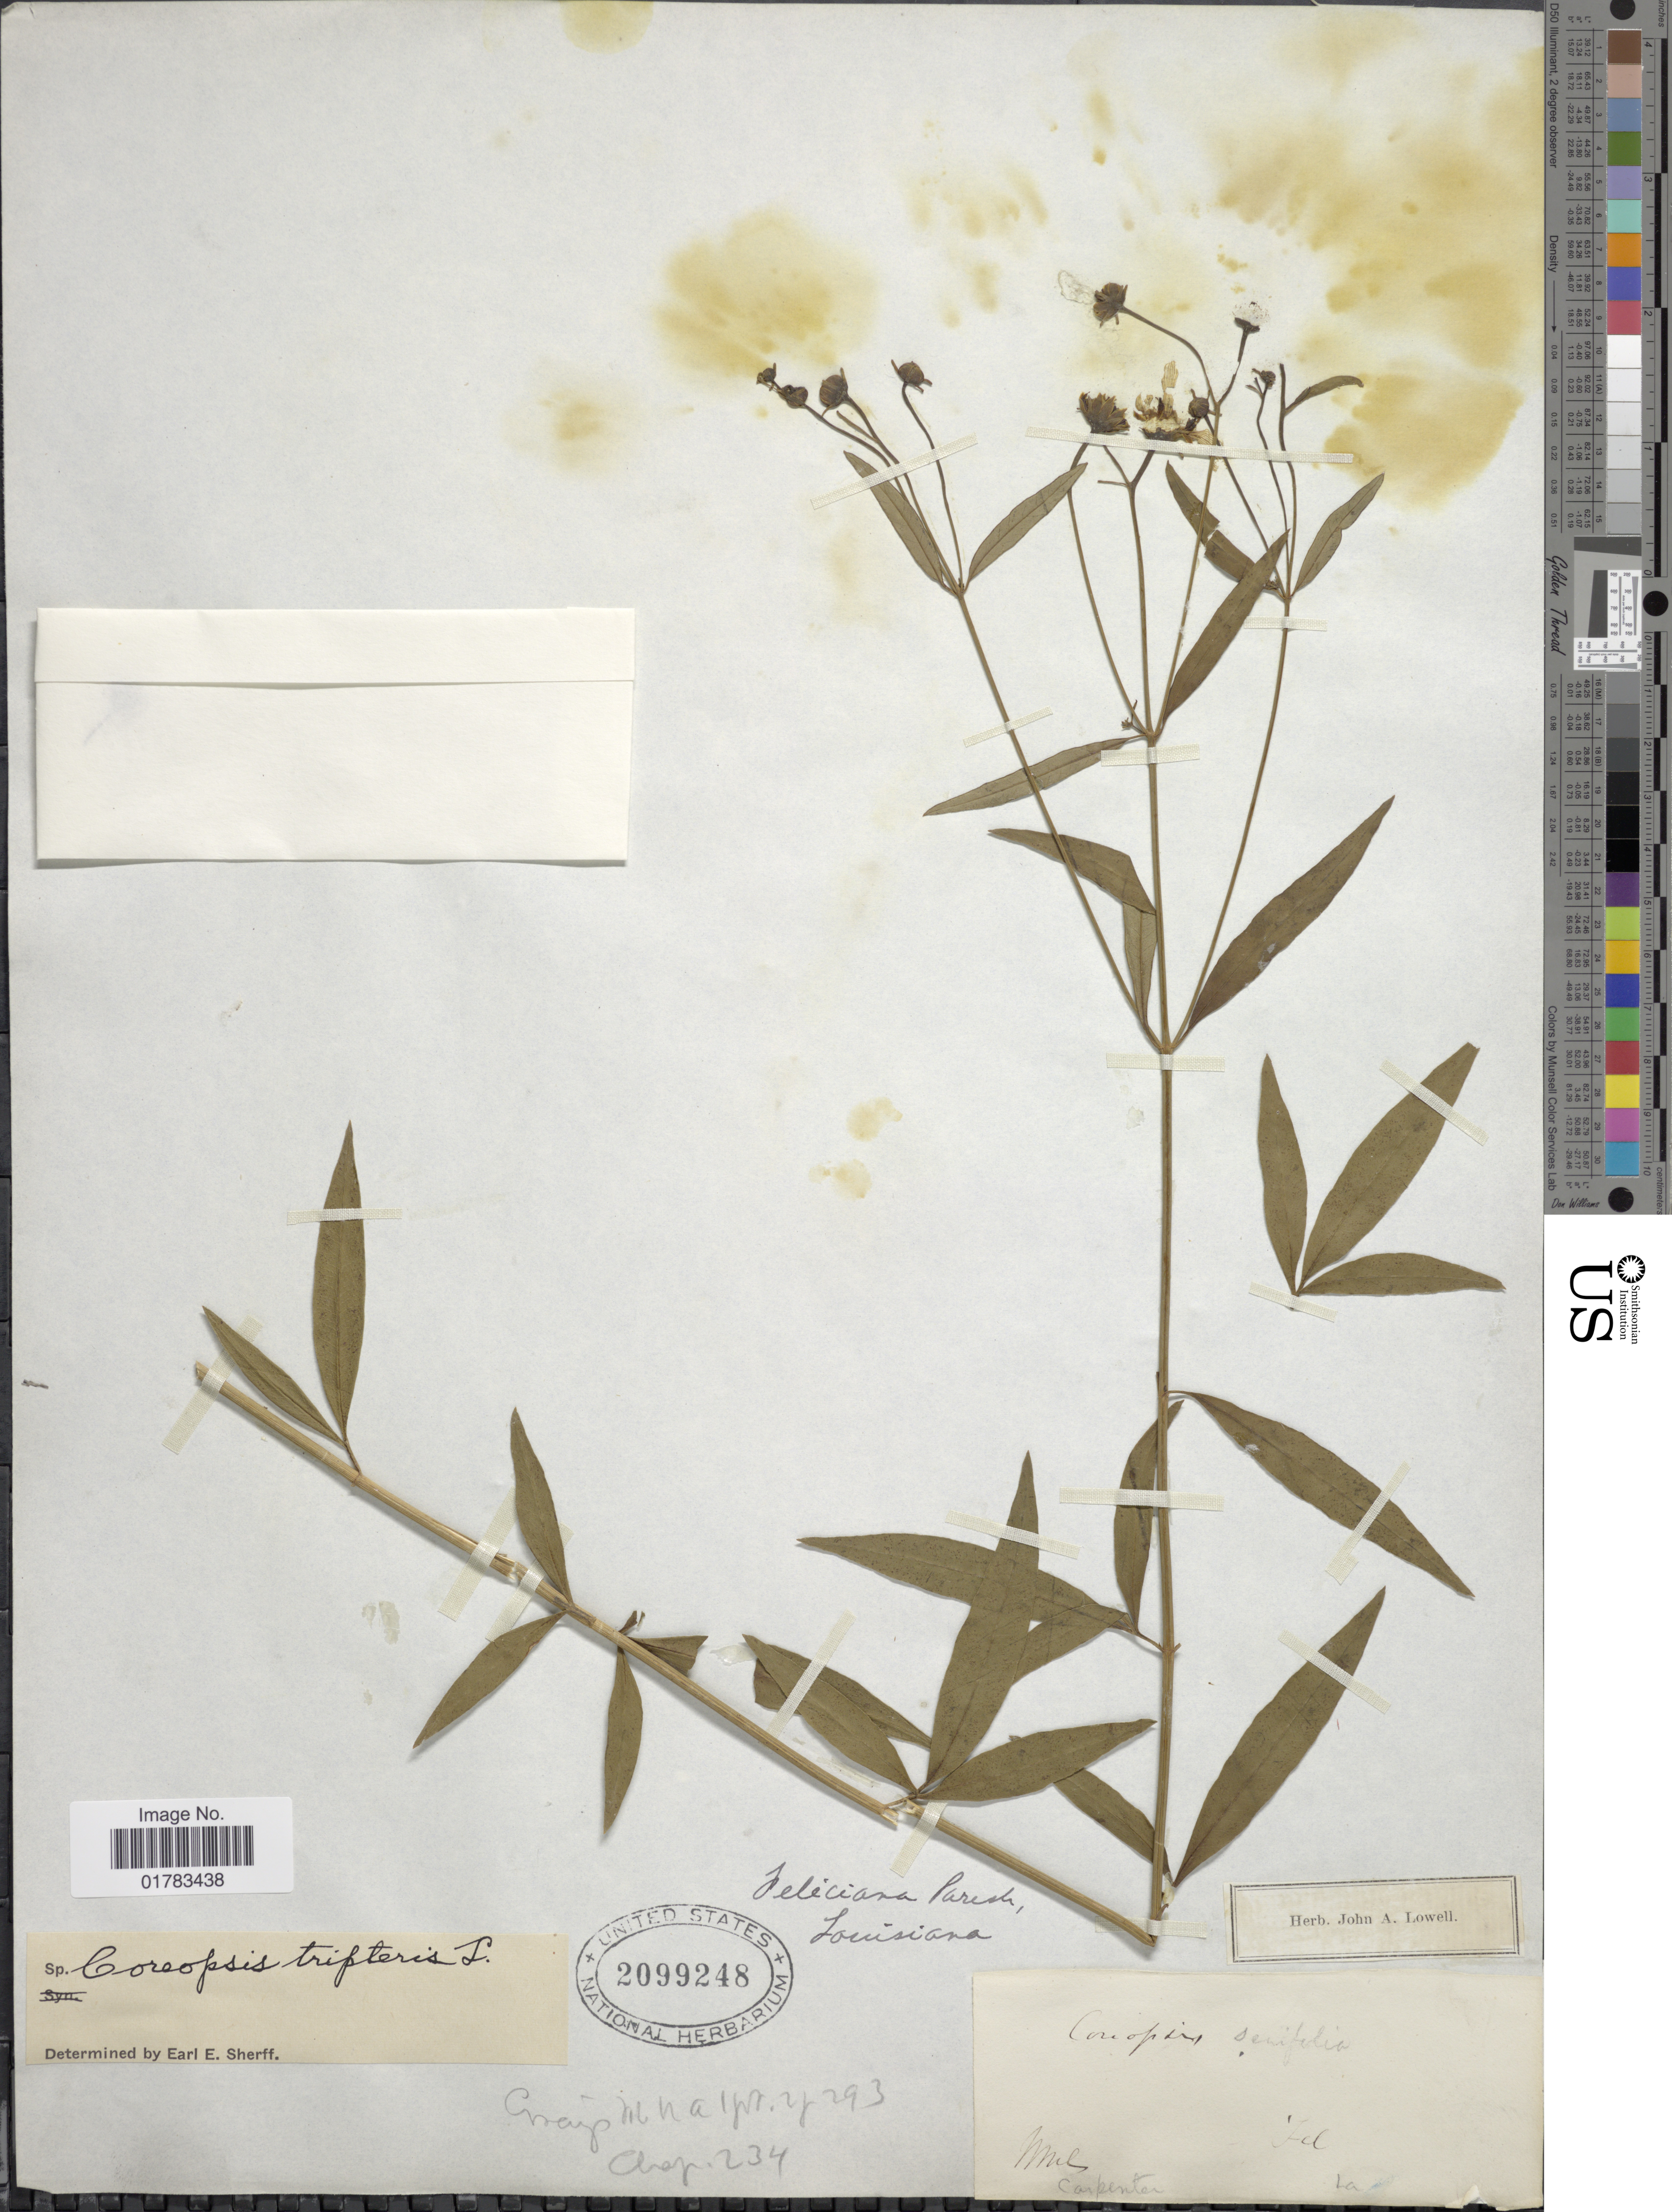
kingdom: Plantae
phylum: Tracheophyta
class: Magnoliopsida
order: Asterales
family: Asteraceae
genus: Coreopsis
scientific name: Coreopsis tripteris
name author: L.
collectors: M. Carpenter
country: United States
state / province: Louisiana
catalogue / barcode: US 2099248